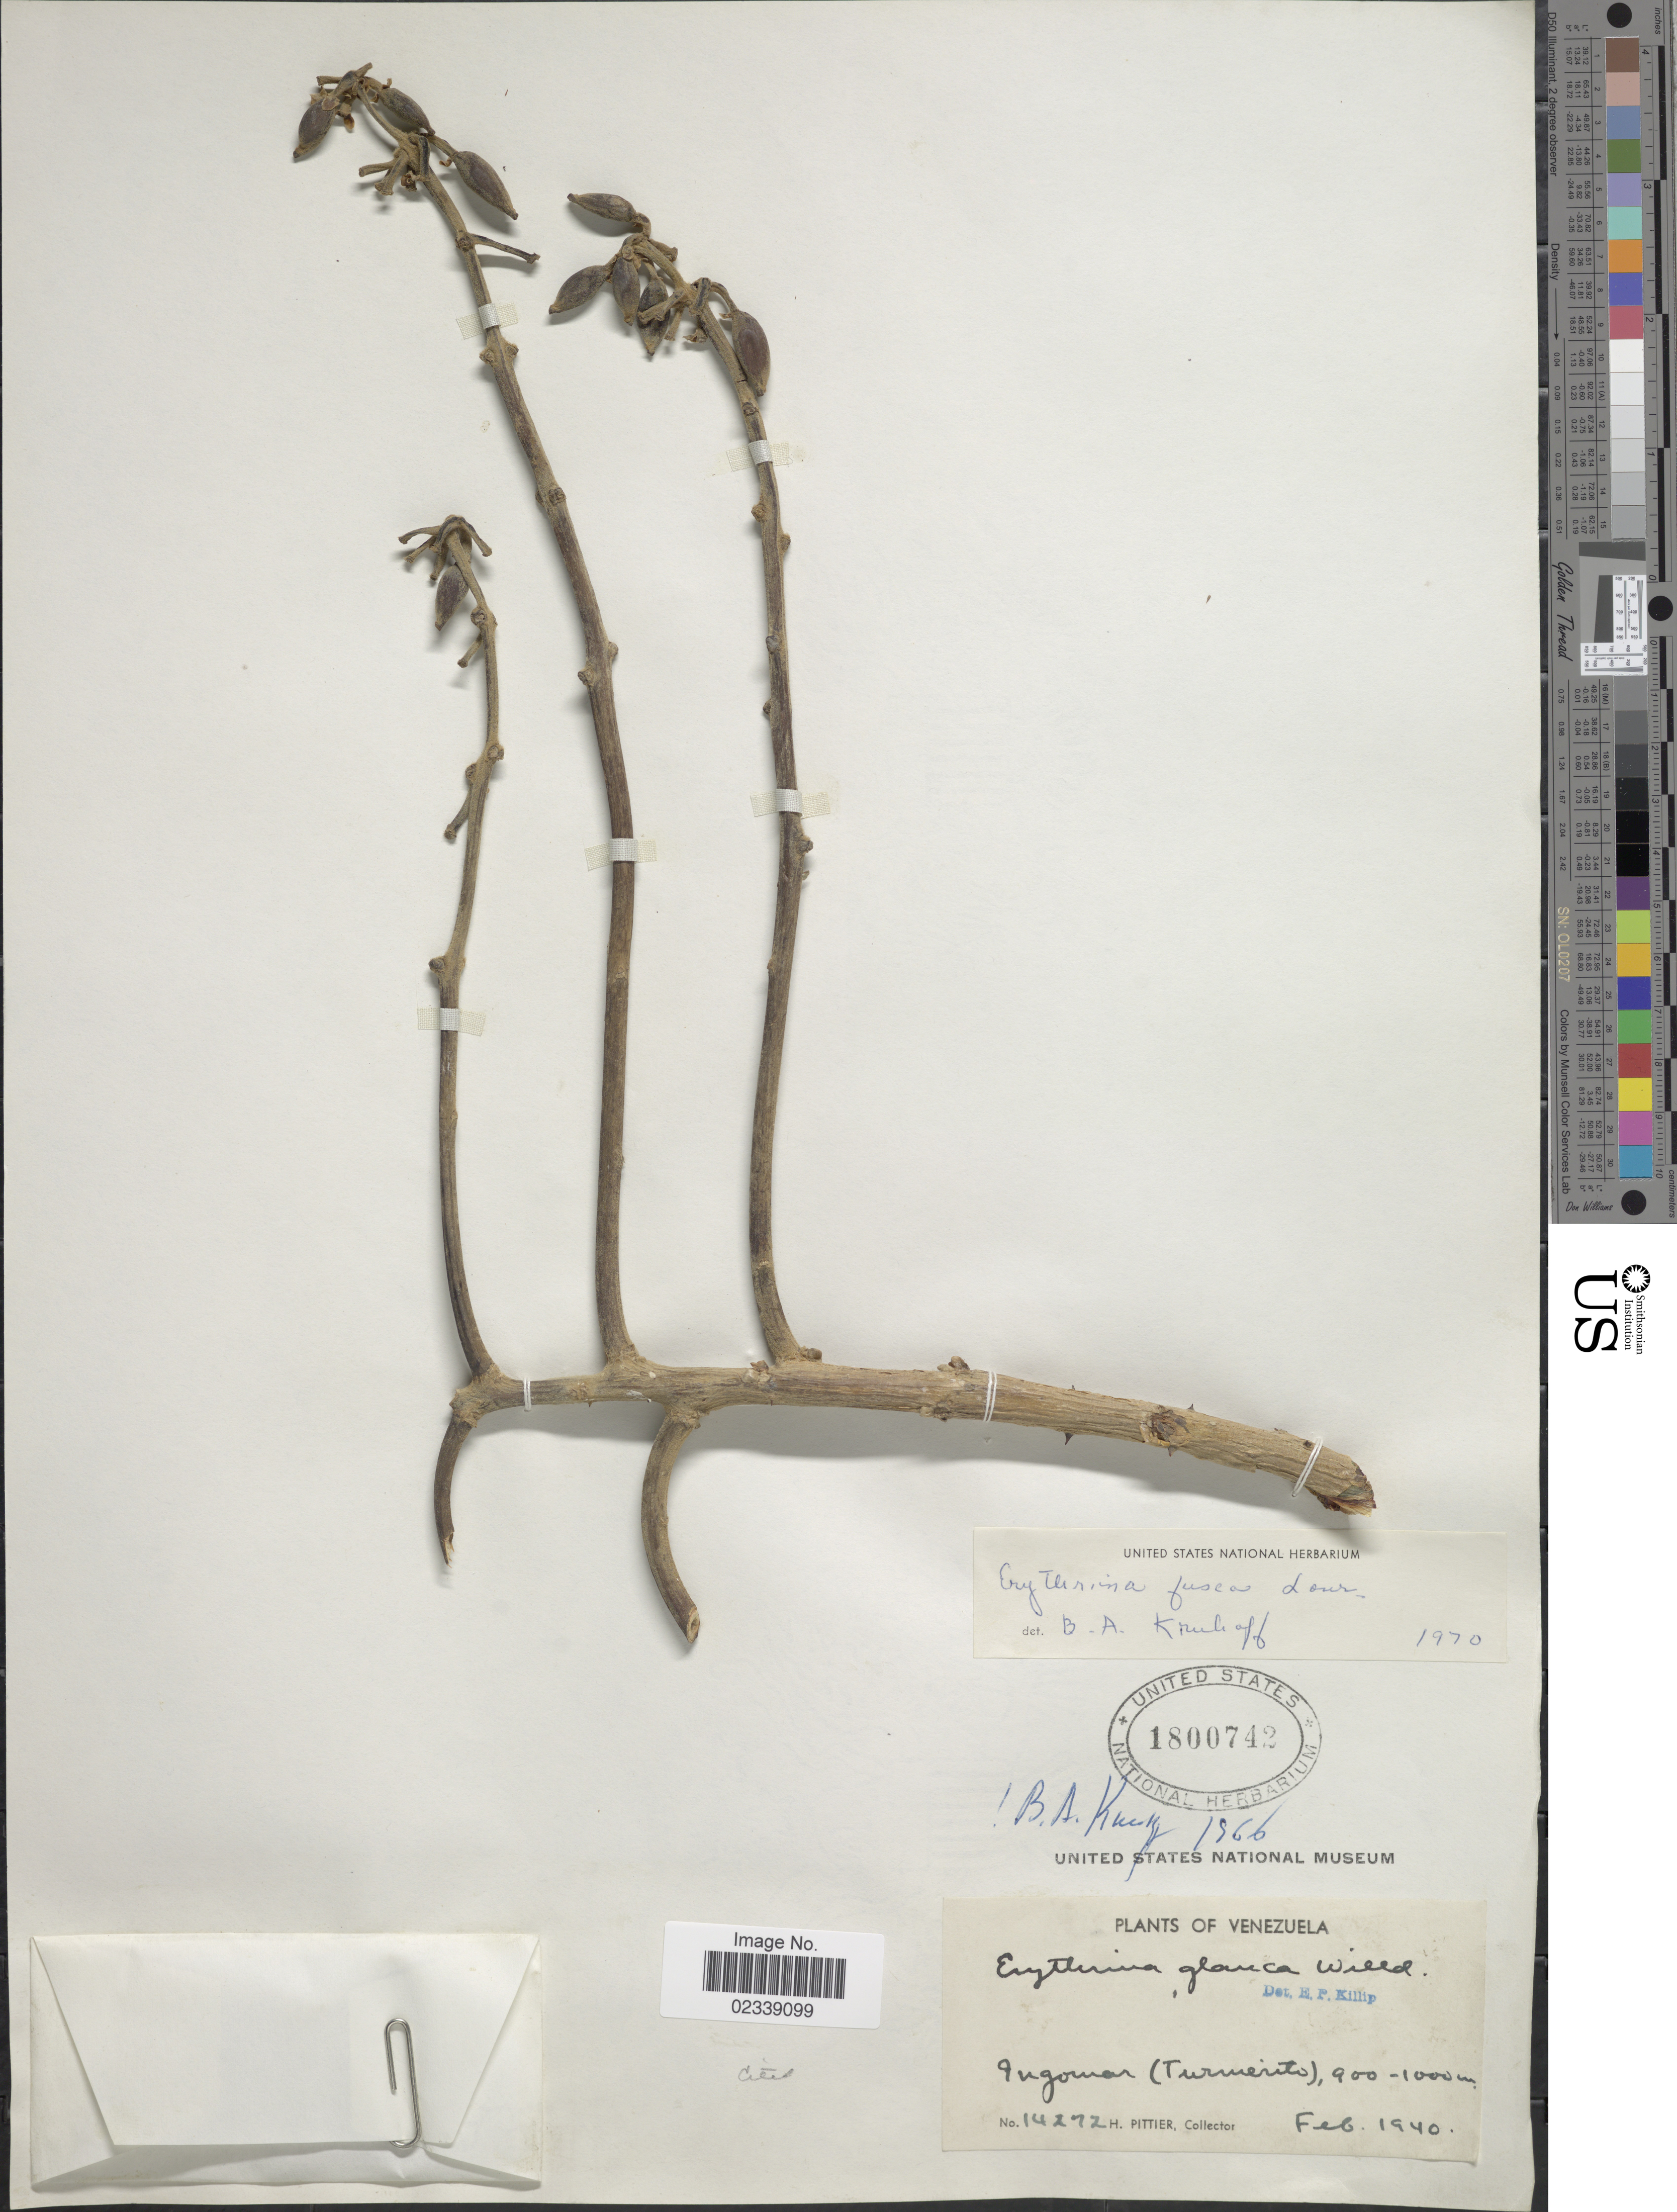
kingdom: Plantae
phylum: Tracheophyta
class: Magnoliopsida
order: Fabales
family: Fabaceae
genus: Erythrina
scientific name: Erythrina fusca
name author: Lour.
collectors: H. F. Pittier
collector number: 14272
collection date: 1940-02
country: Venezuela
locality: Ingomar (Turmerito)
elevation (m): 900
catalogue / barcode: US 1800742